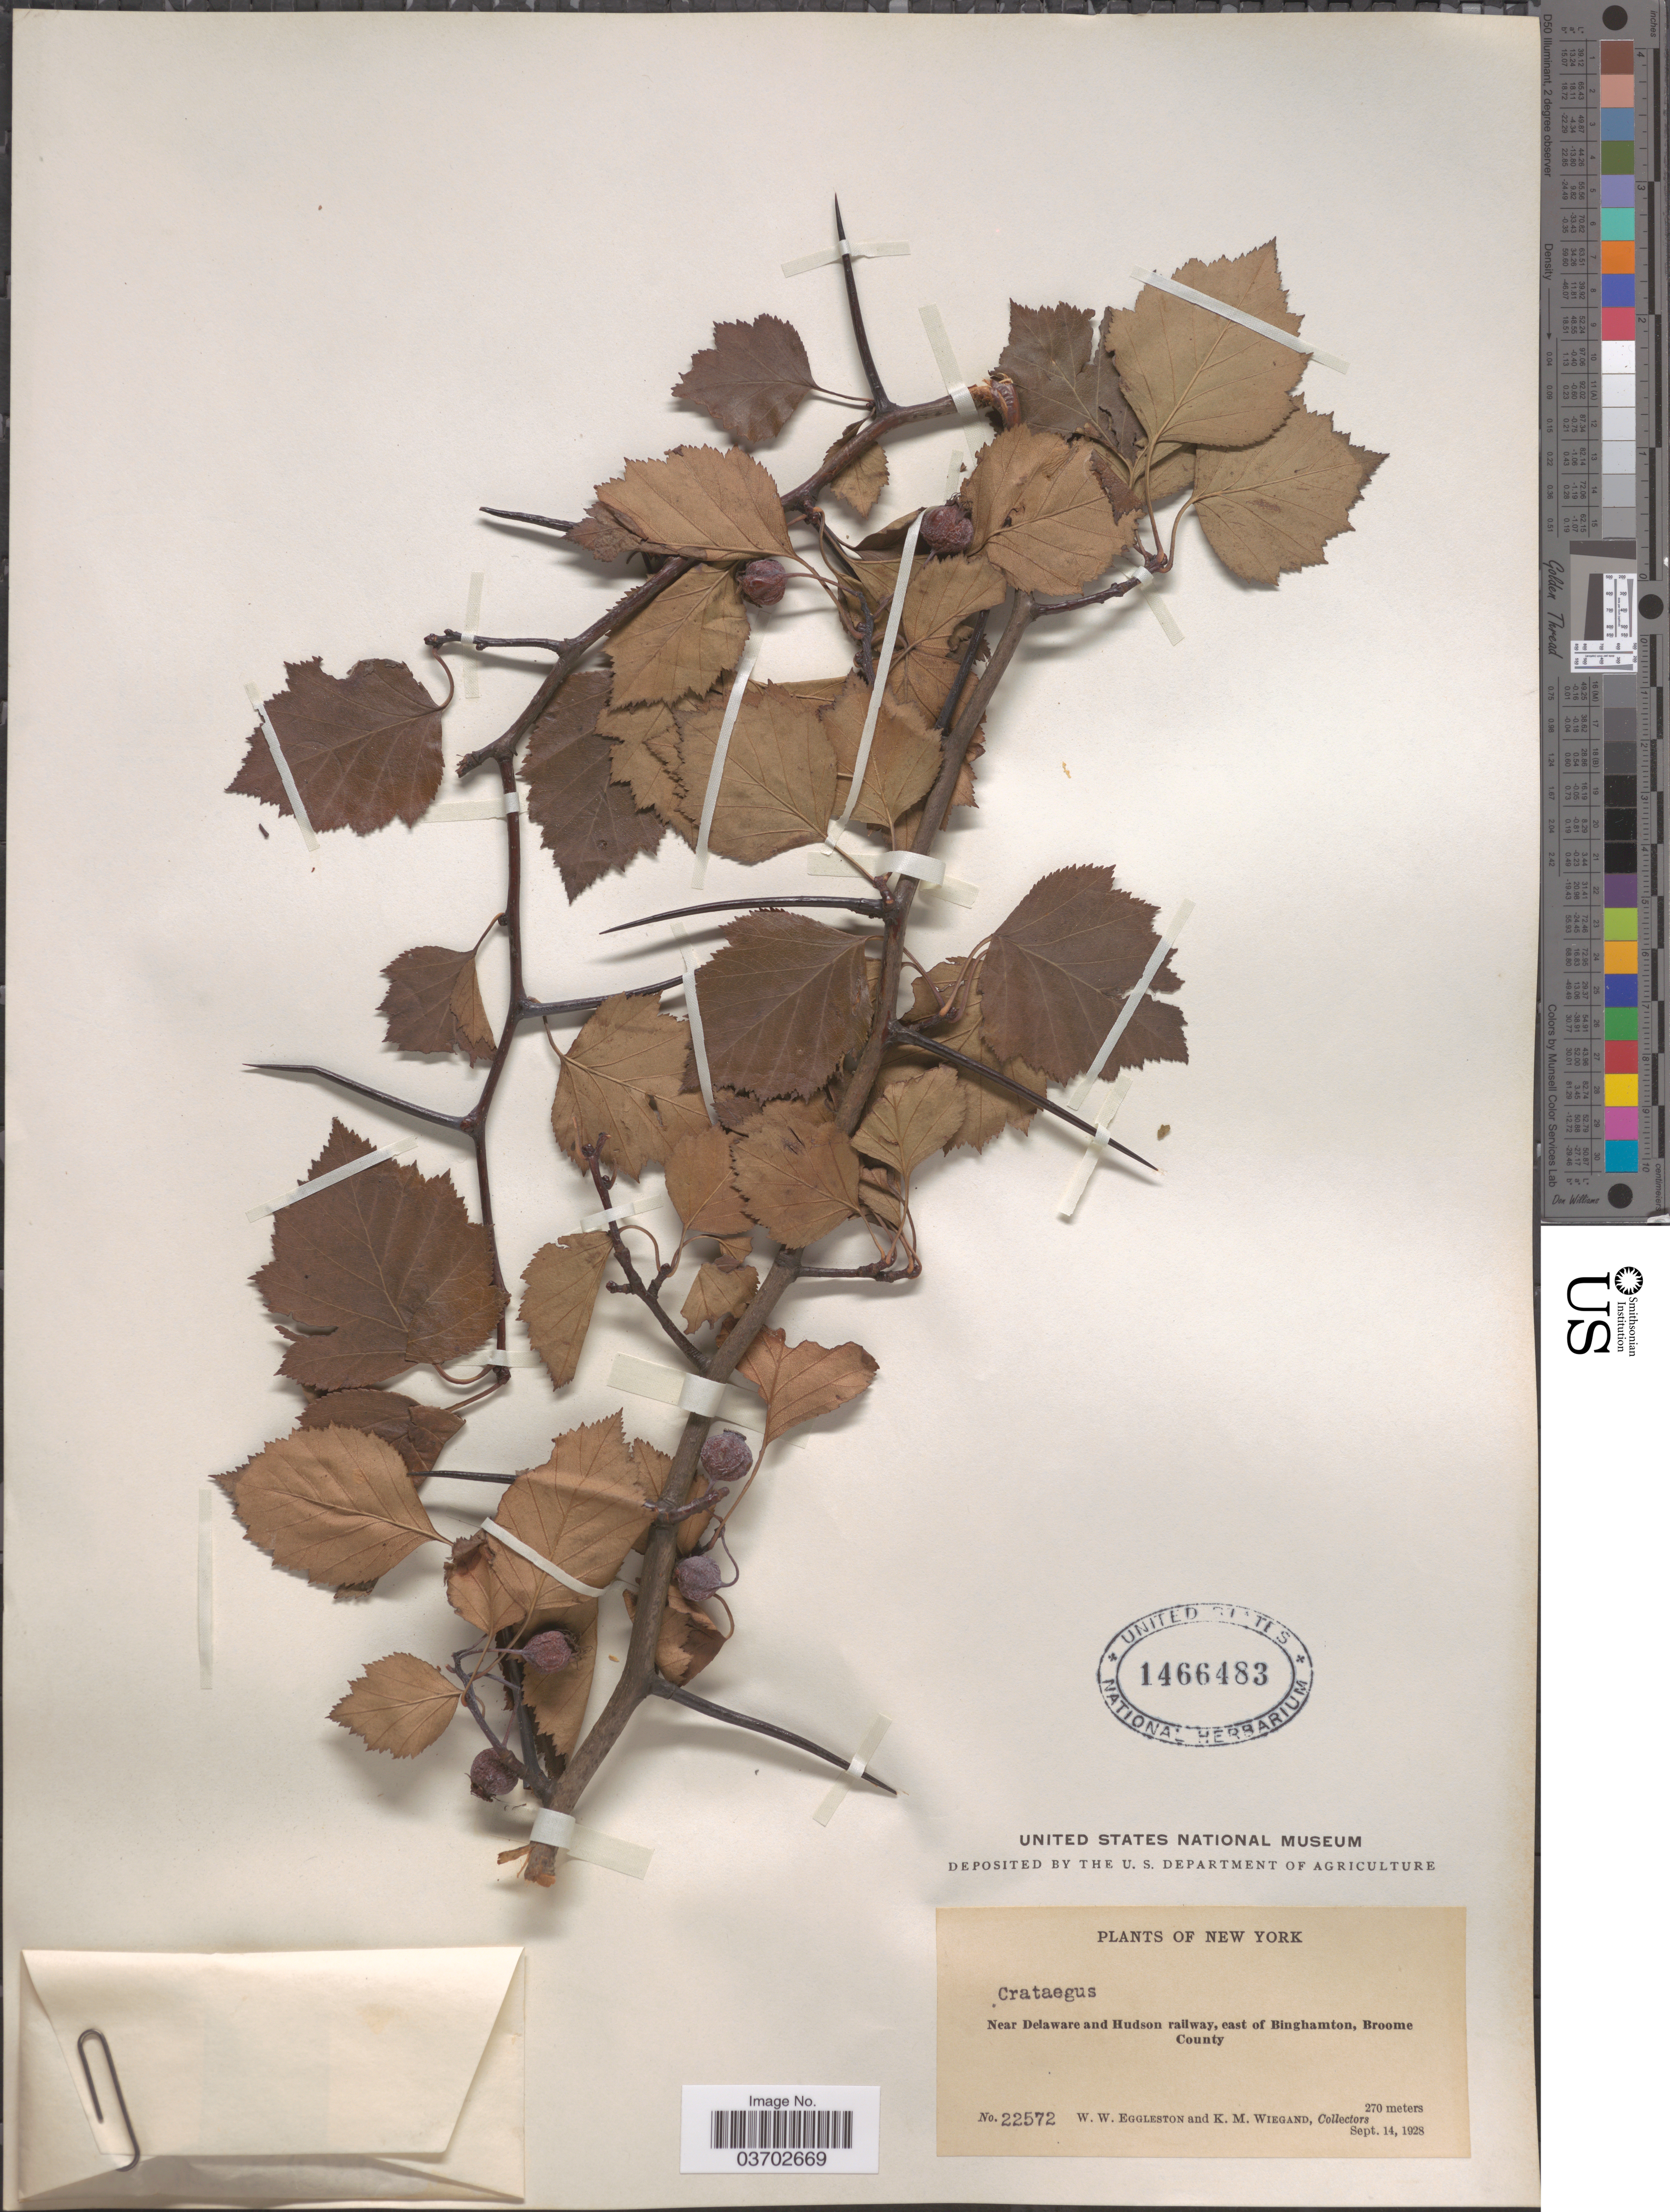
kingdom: Plantae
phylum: Tracheophyta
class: Magnoliopsida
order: Rosales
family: Rosaceae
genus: Crataegus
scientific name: Crataegus sp.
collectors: W. W. Eggleston & K. M. Wiegand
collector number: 22572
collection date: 1928-09-14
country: United States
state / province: New York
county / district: Broome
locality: Near Delaware and Hudson railway, east of Binghamton, Broome County.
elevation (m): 270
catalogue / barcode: US 1466483